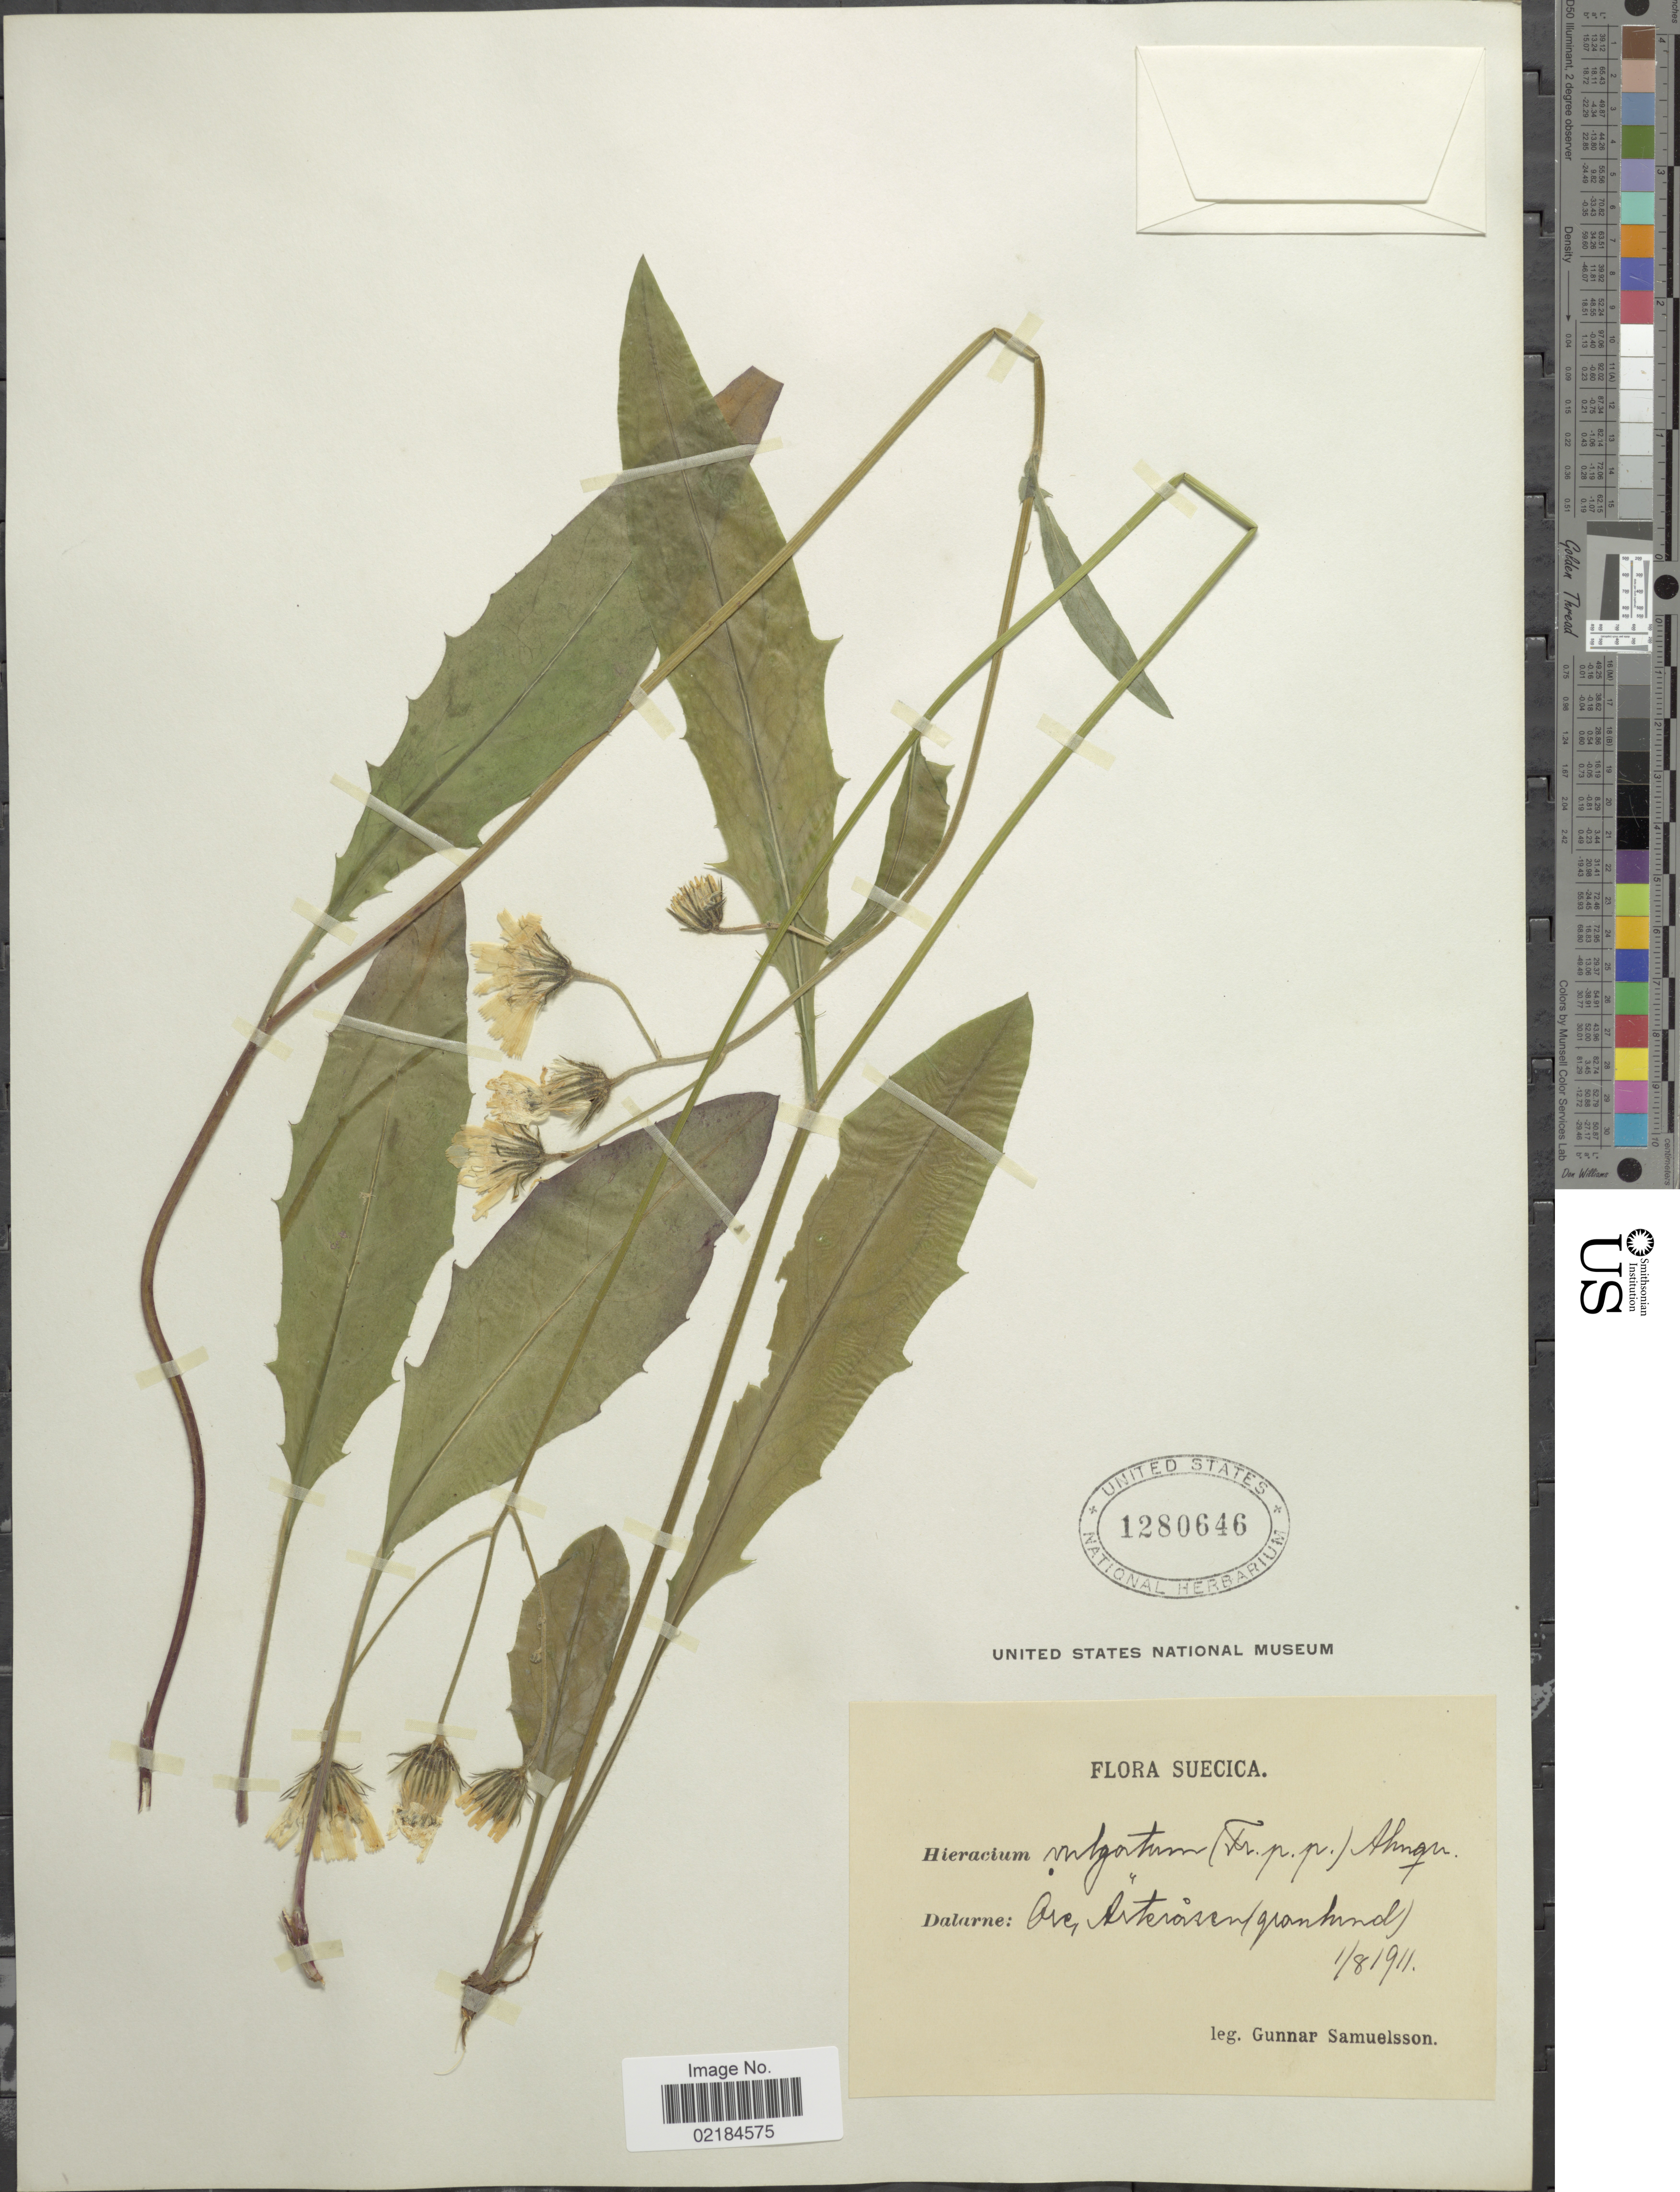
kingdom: Plantae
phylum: Tracheophyta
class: Magnoliopsida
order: Asterales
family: Asteraceae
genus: Hieracium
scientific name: Hieracium lachenalii subsp. cruenifolium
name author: (Dahlst. & Lübeck) Zahn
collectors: G. Samuelsson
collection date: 1911-08-01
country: Sweden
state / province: Dalarna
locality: Dalarne: Ore, Ärteråsen (granlund)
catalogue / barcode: US 1280646